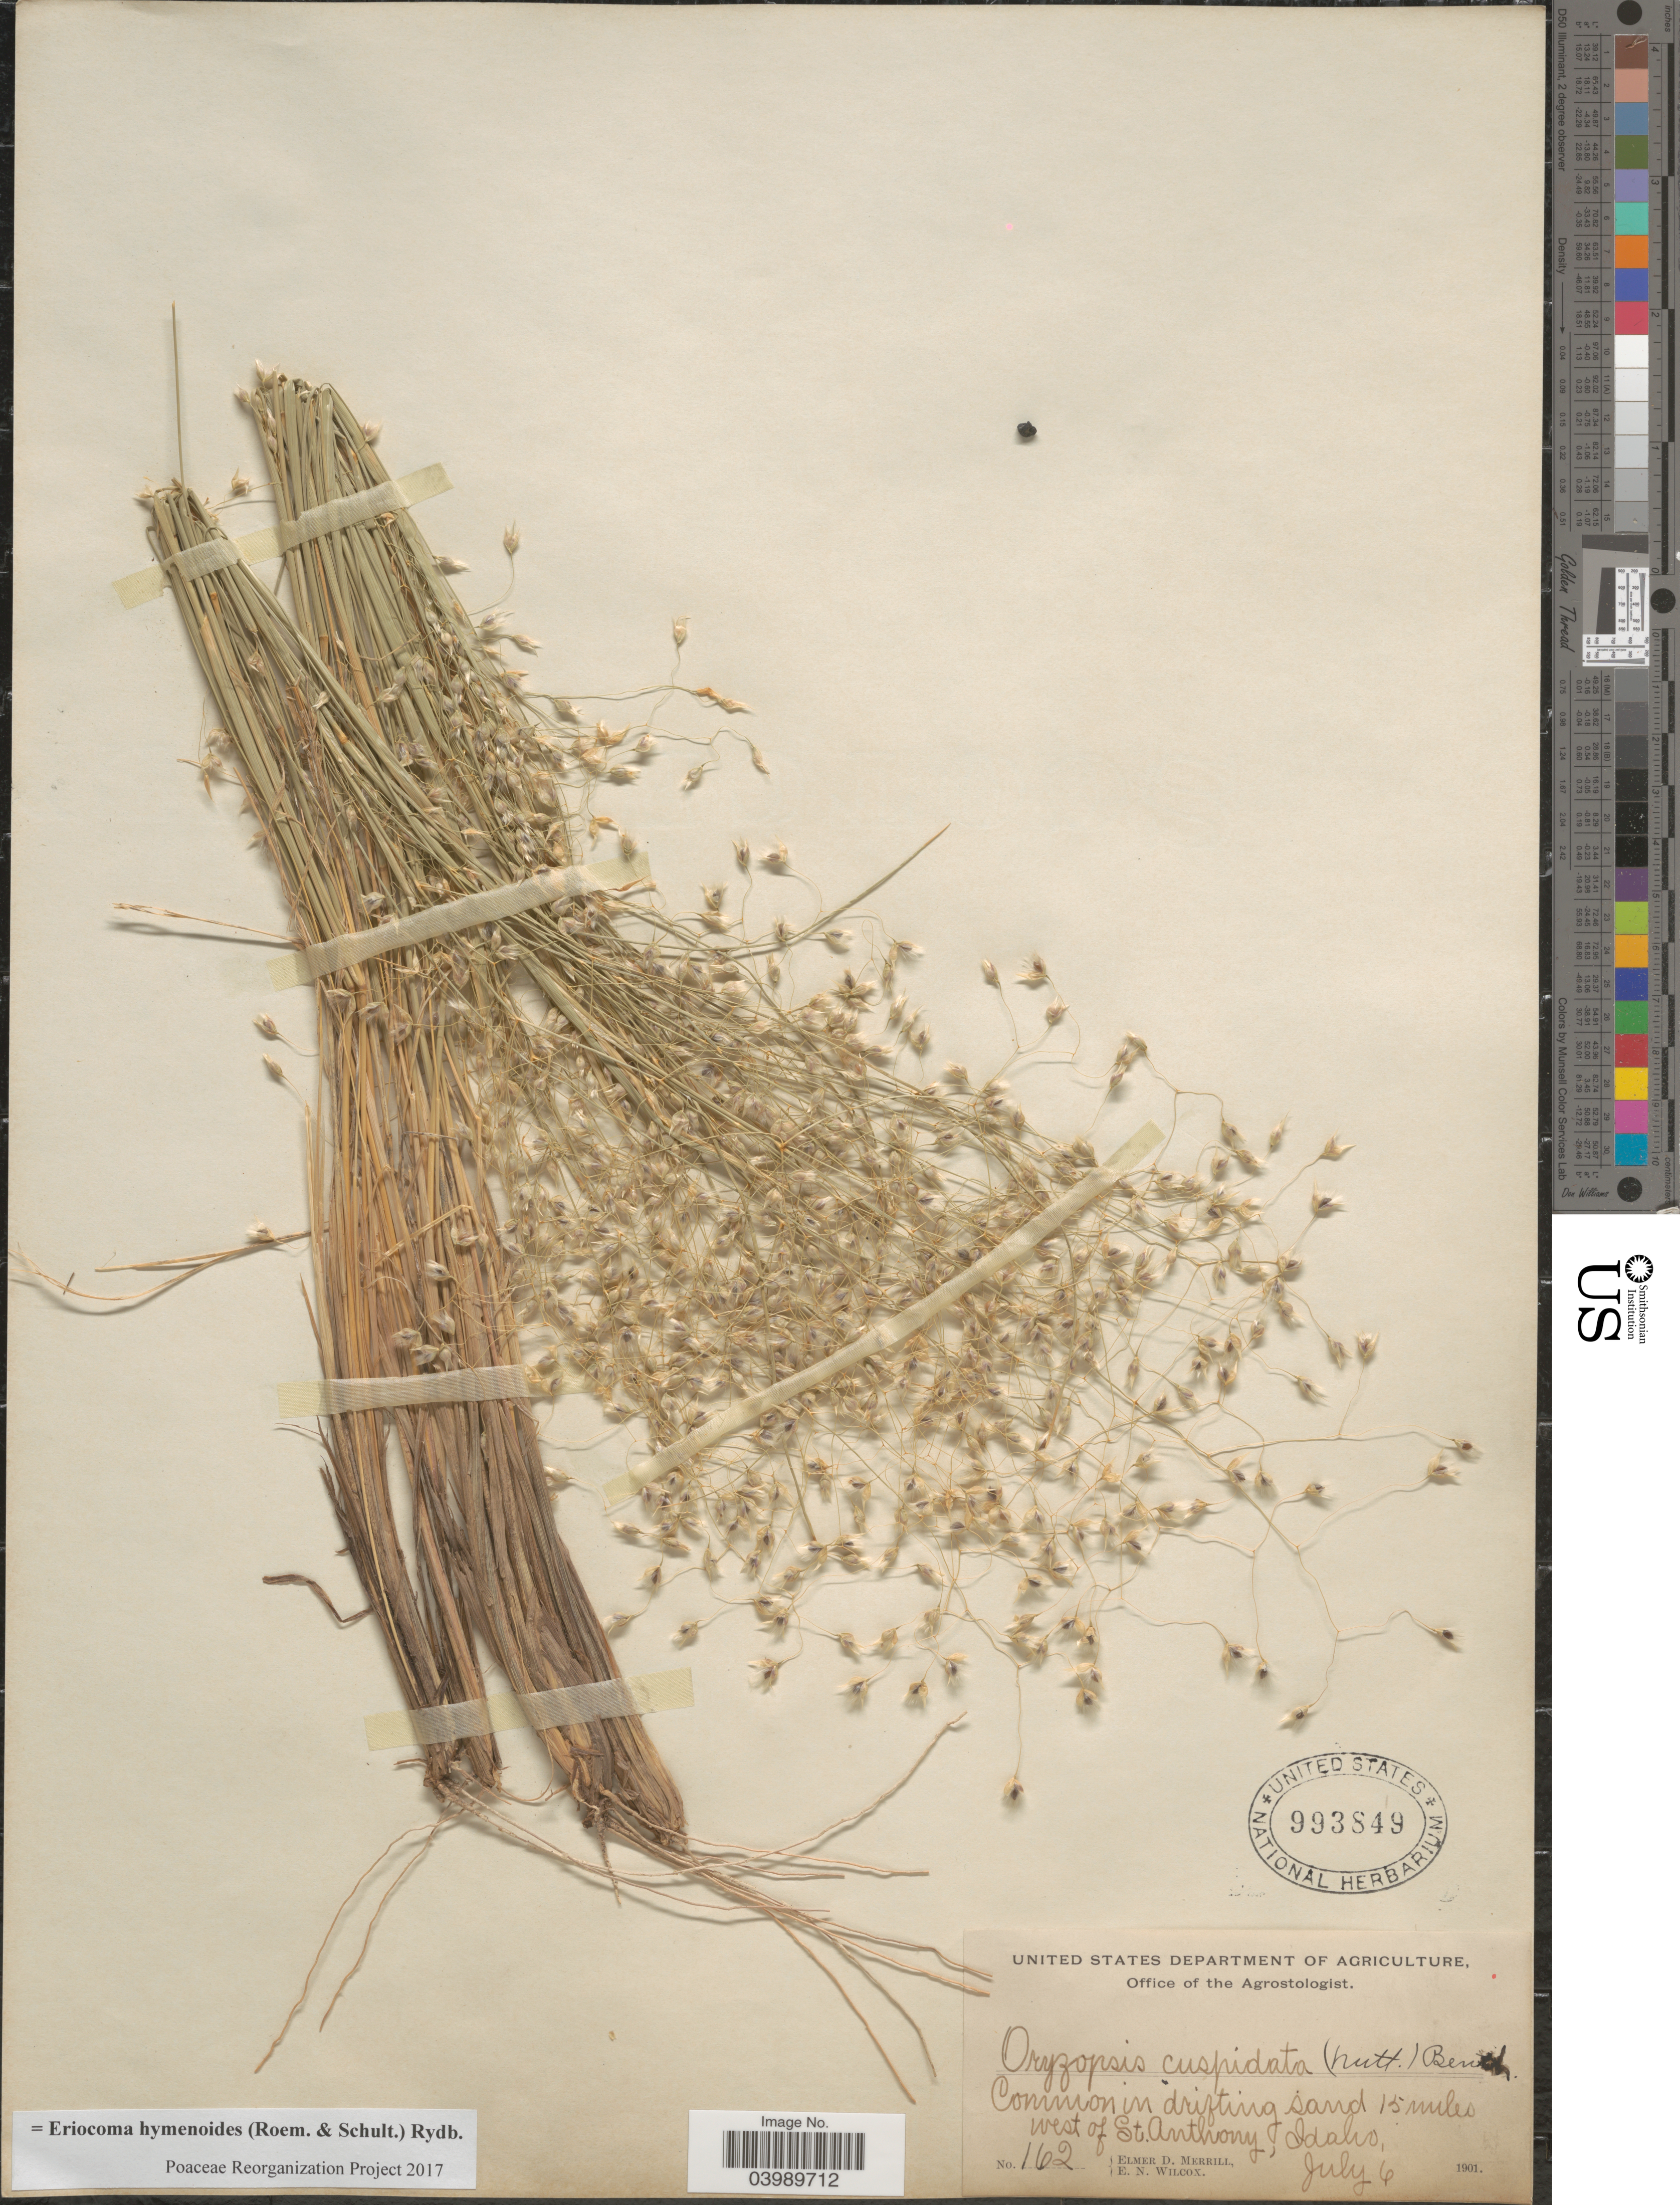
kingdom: Plantae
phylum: Tracheophyta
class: Liliopsida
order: Poales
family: Poaceae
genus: Eriocoma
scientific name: Eriocoma hymenoides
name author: (Roem. & Schult.) Rydb.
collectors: E. D. Merrill & E. Wilcox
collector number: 162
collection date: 1901-07-06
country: United States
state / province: Idaho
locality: Common in drifting sand 15 miles west of St. Anthony.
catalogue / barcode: US 993849